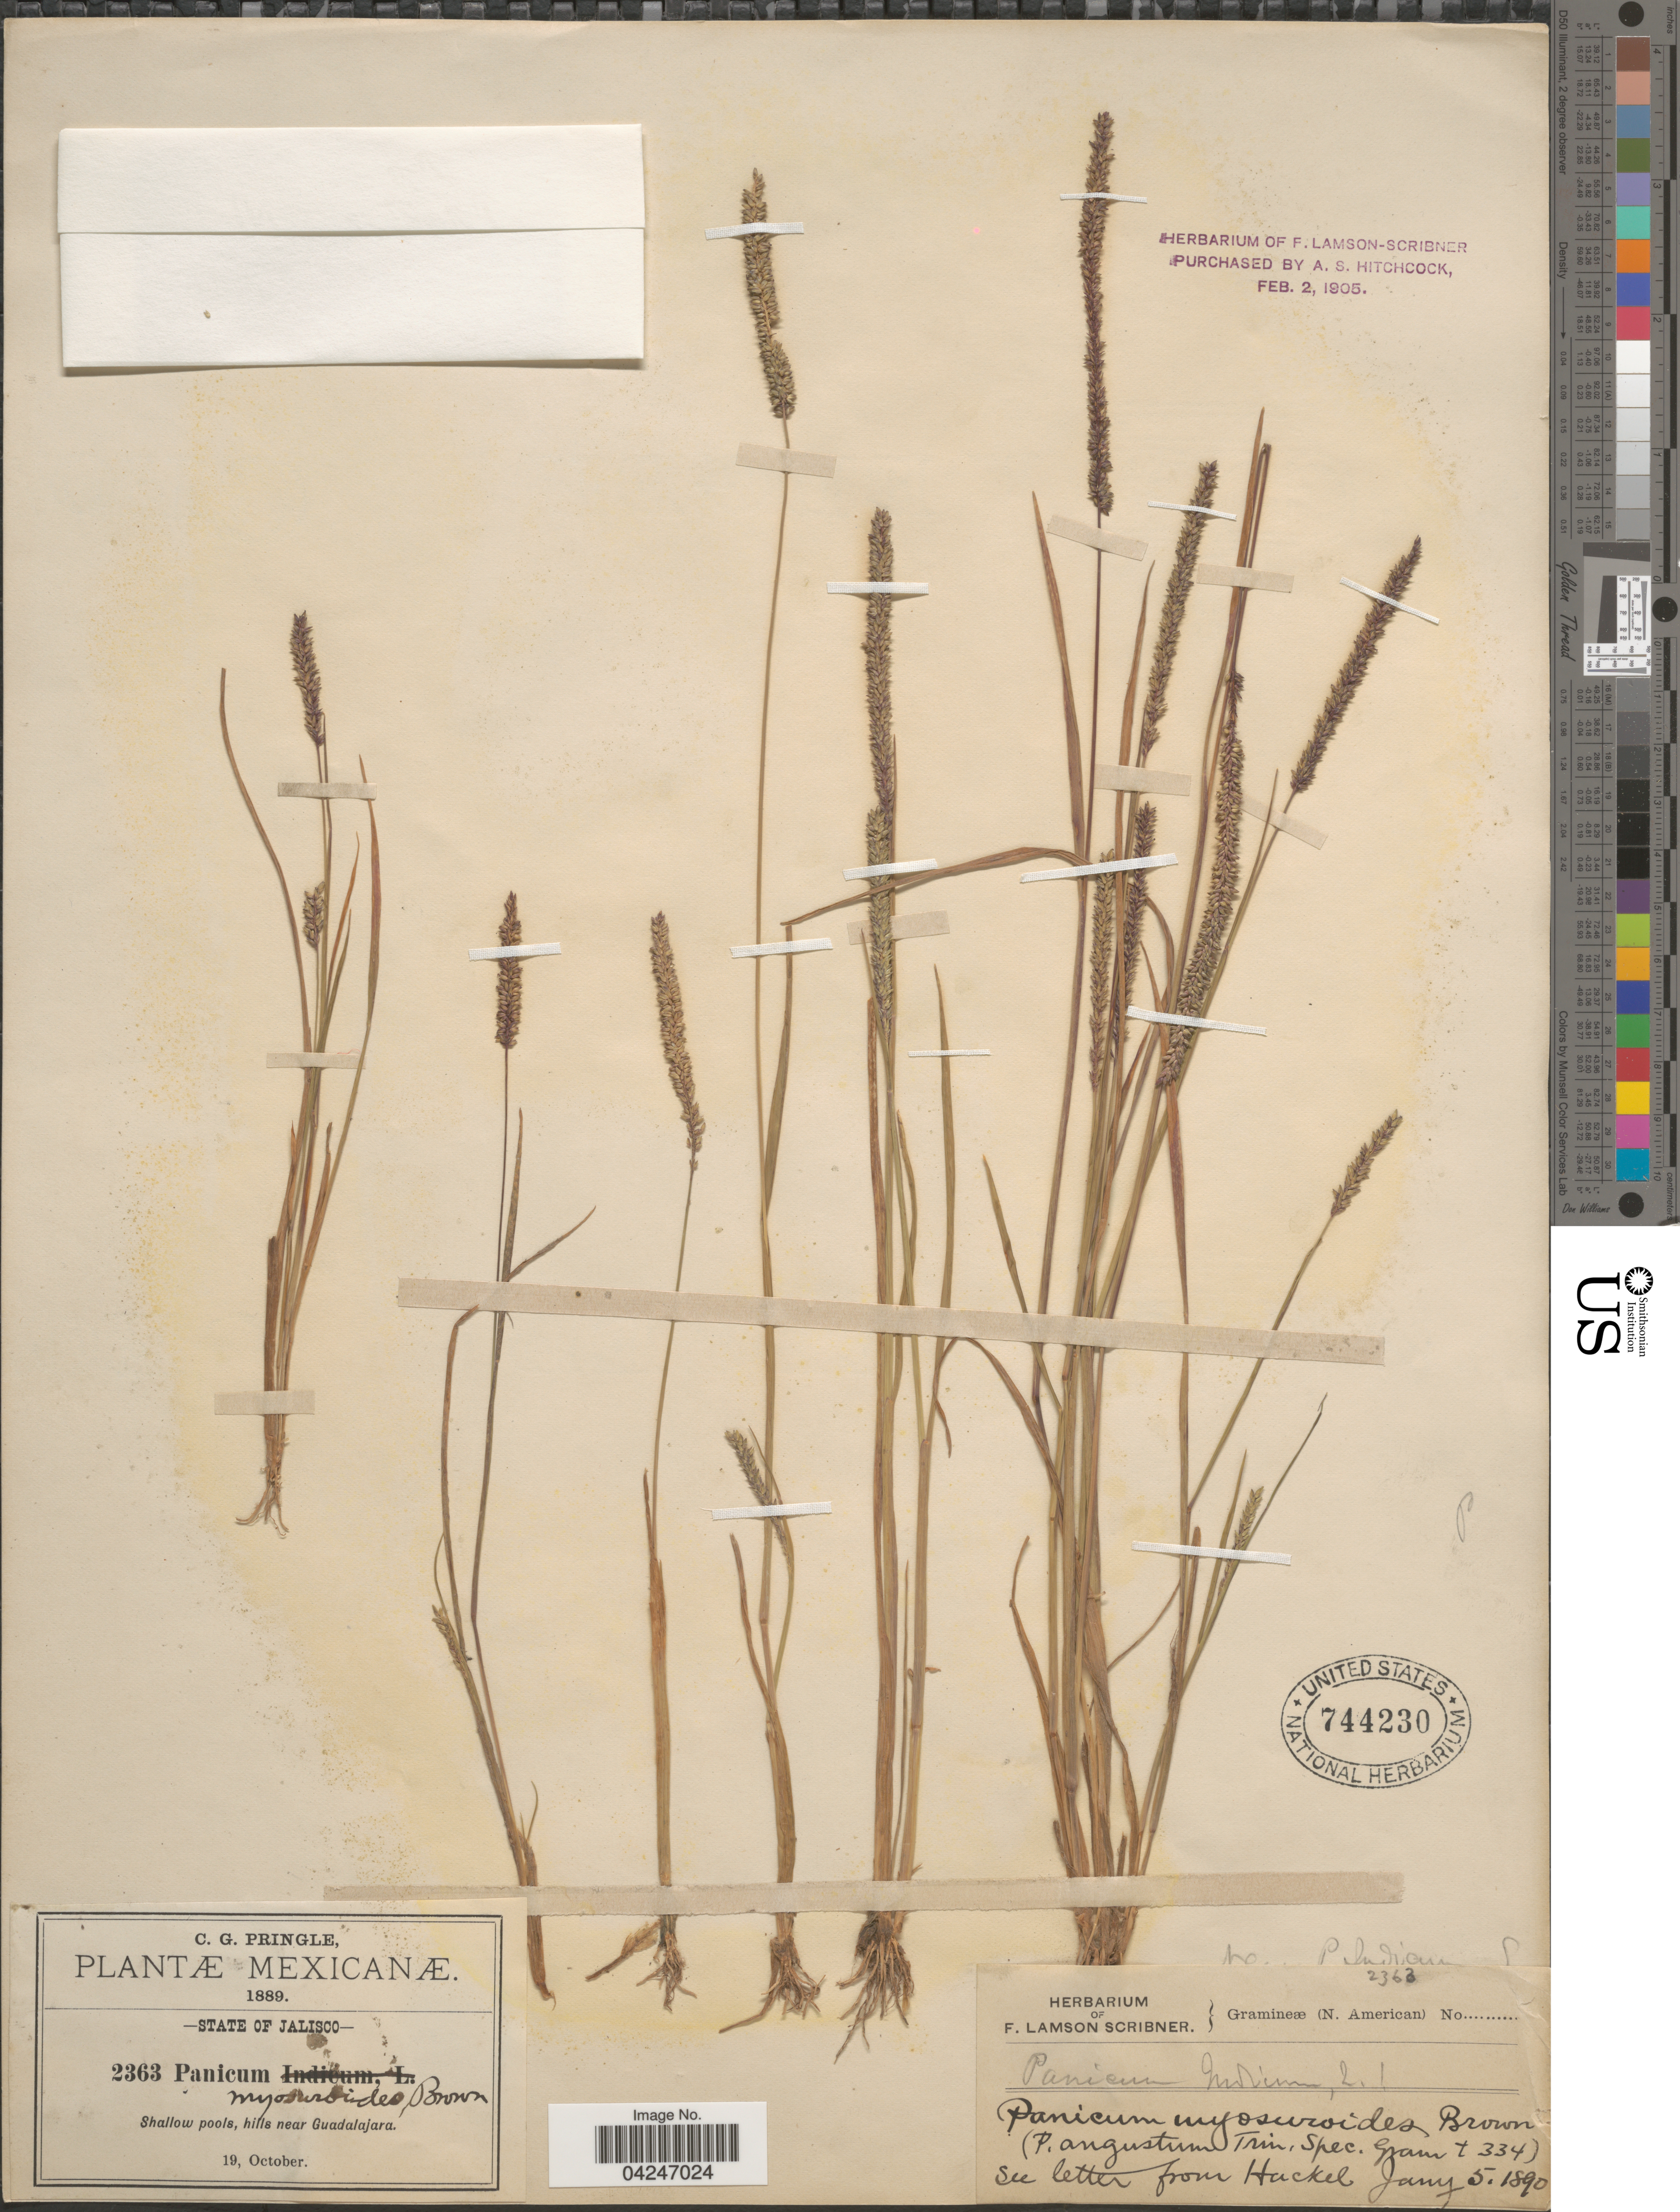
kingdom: Plantae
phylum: Tracheophyta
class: Liliopsida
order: Poales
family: Poaceae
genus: Sacciolepis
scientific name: Sacciolepis myuros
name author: (Lam.) Chase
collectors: C. G. Pringle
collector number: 2363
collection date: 1890-10-19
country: Mexico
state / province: Jalisco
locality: Shallow pools, hills near Guadalajara.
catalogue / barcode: US 744230